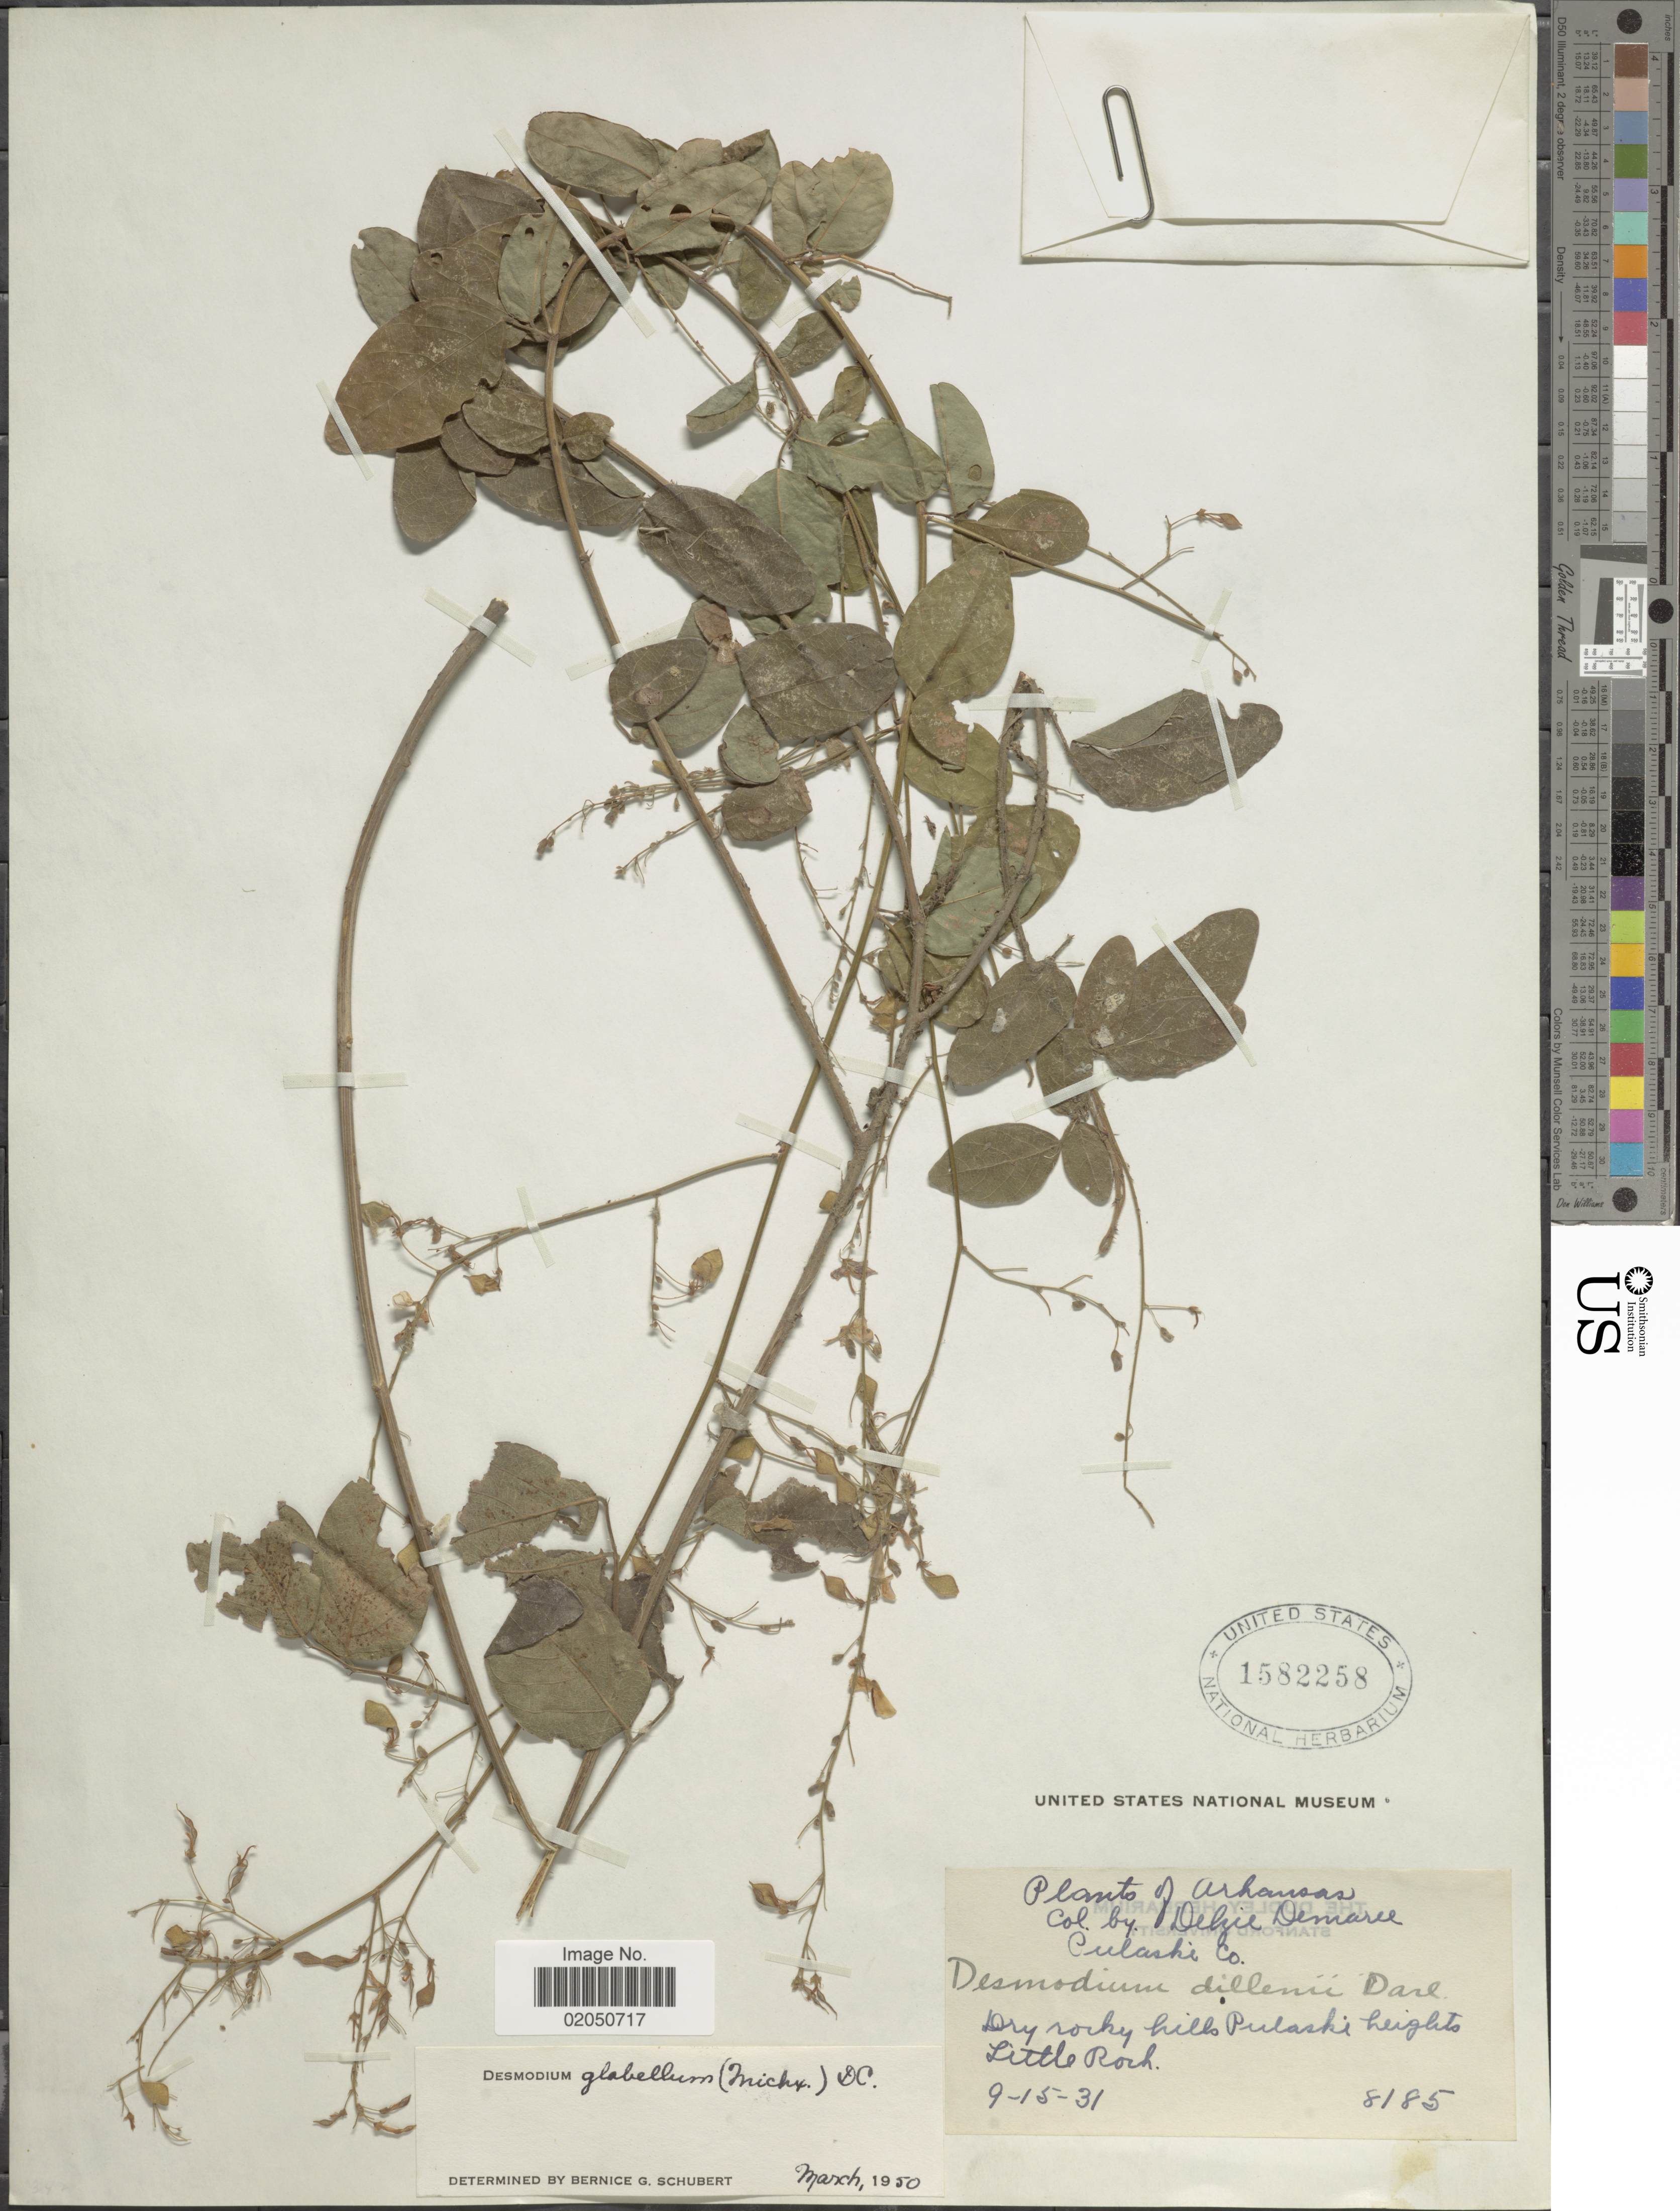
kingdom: Plantae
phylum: Tracheophyta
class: Magnoliopsida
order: Fabales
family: Fabaceae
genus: Desmodium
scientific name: Desmodium glabellum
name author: (Michx.) DC.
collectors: D. Demaree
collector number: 8185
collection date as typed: Transcribed d/m/y: 15/9/31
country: United States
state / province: Arkansas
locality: Culashi Co., Pulaski heights, Little Rock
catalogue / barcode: US 1582258